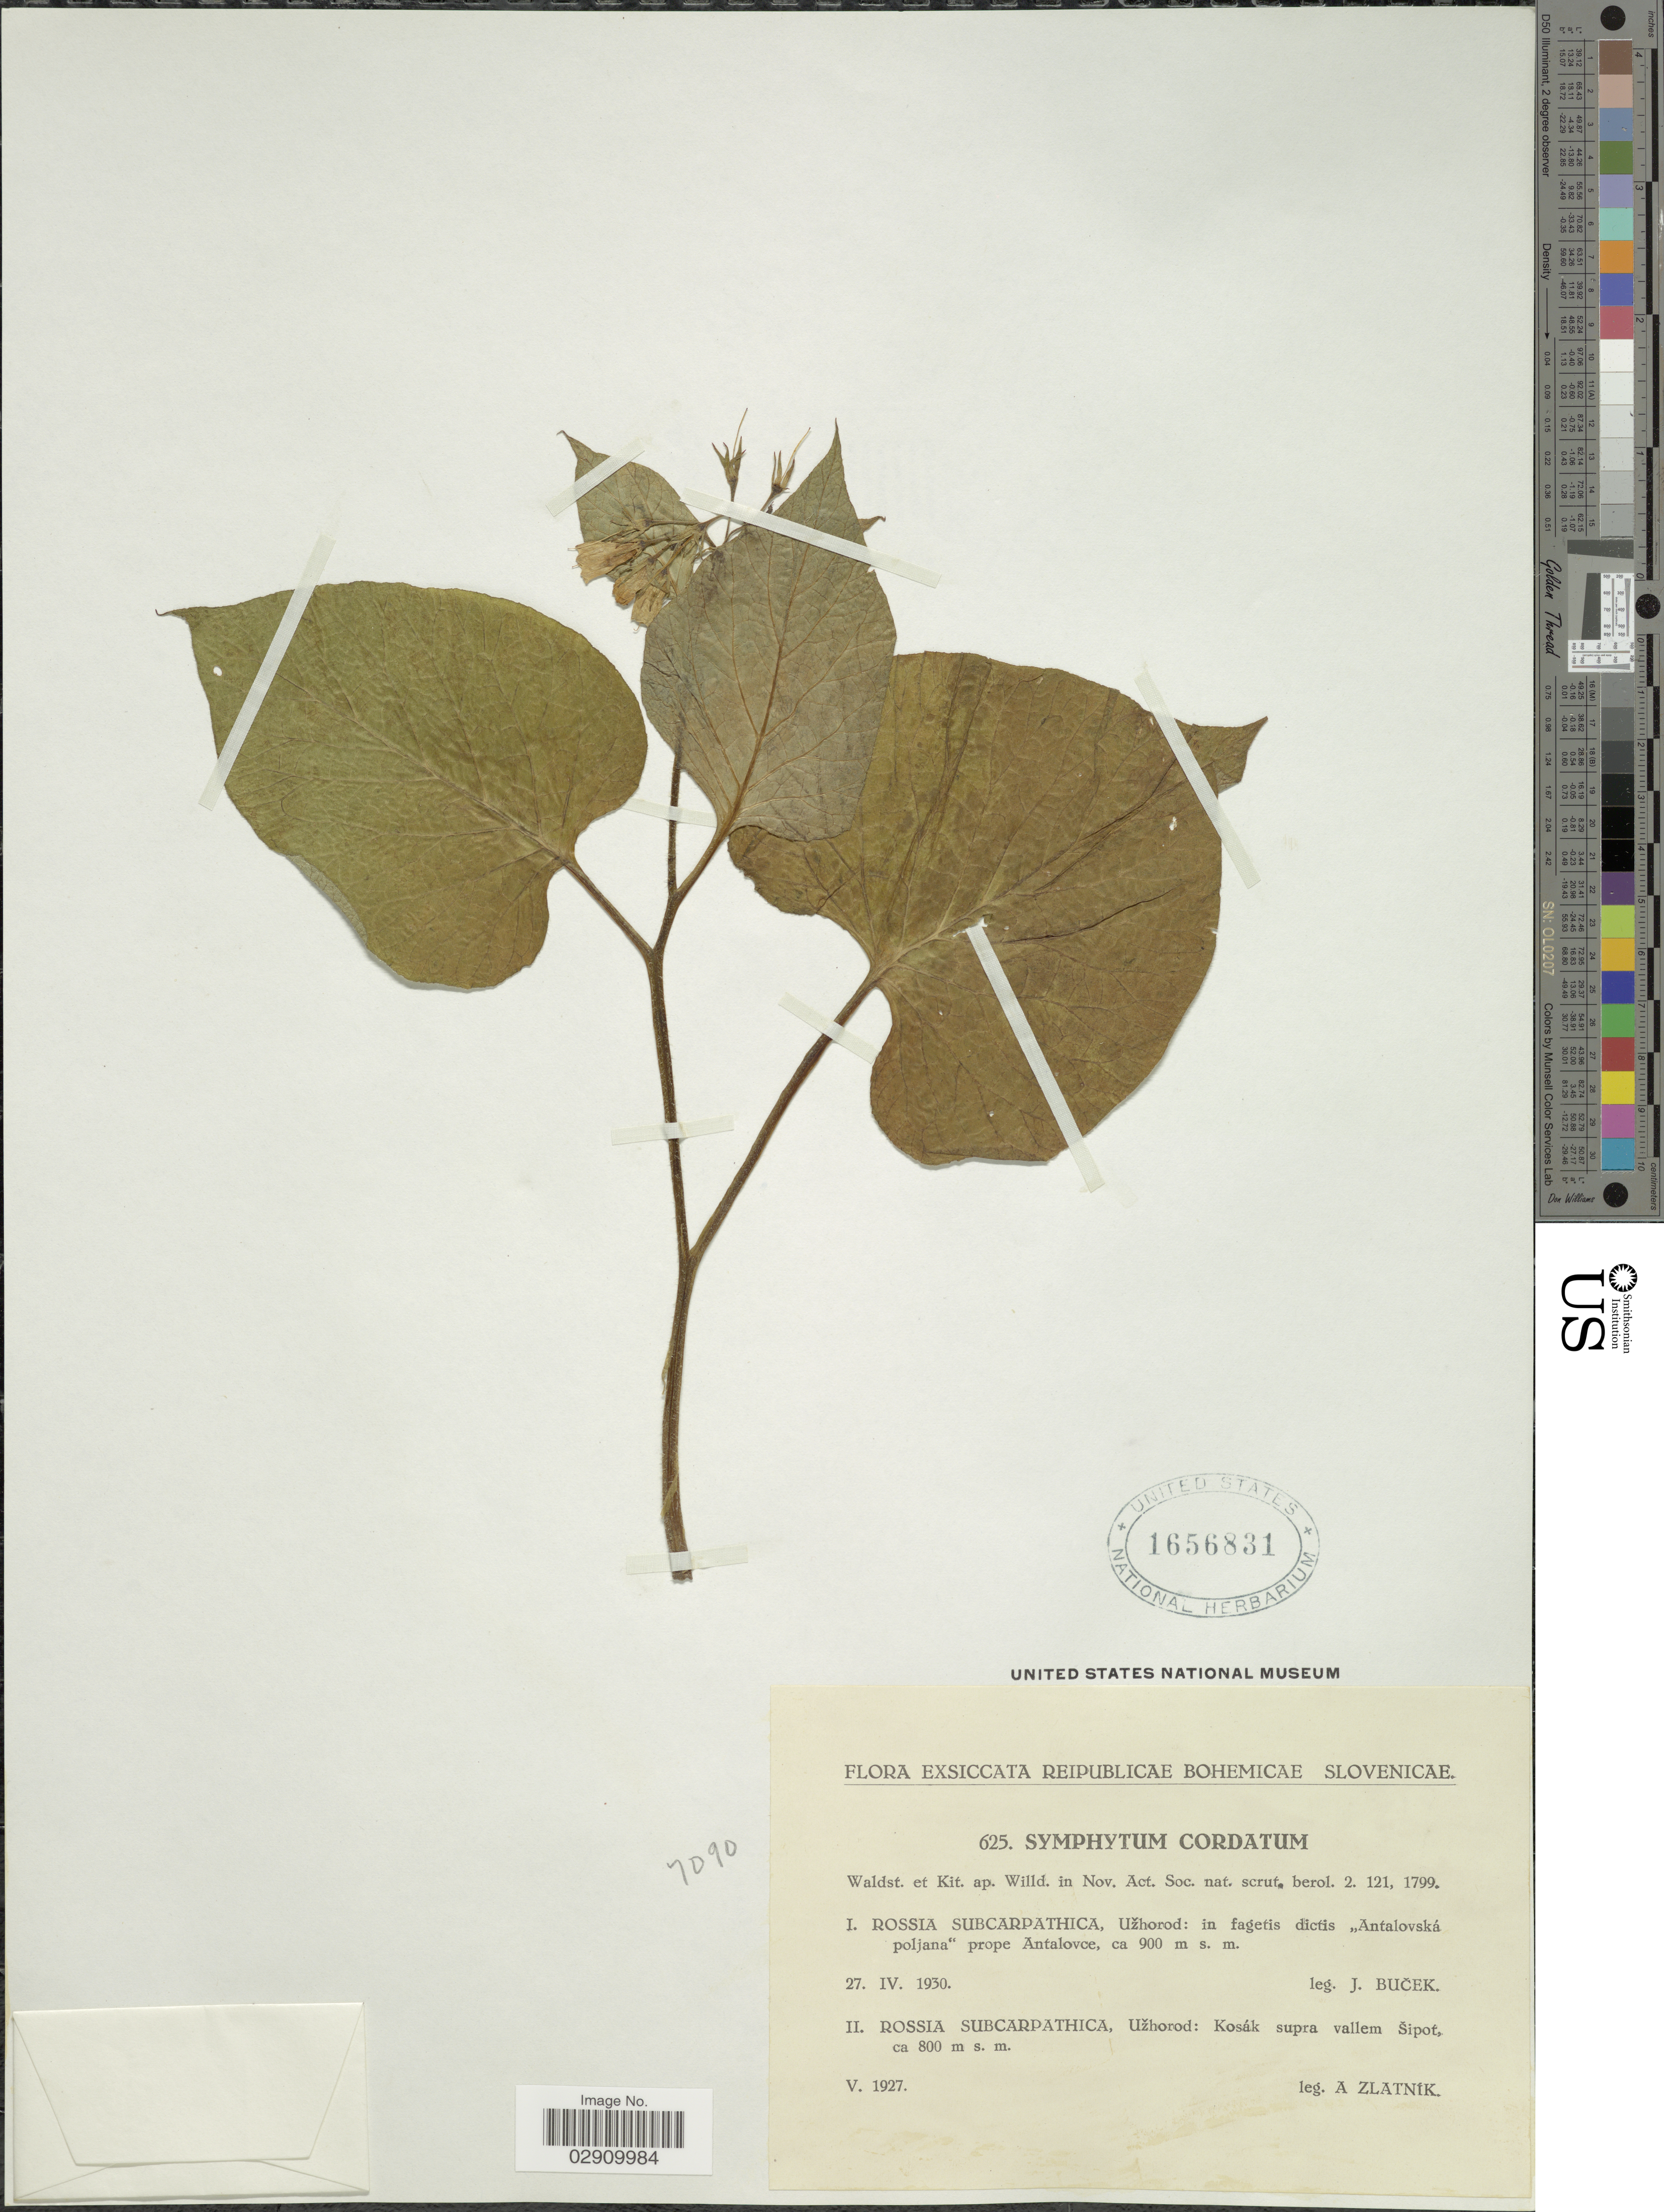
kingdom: Plantae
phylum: Tracheophyta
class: Magnoliopsida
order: Boraginales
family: Boraginaceae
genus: Symphytum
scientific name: Symphytum cordatum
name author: Waldst. & Kit.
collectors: J. Bucek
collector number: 625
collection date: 1930-04-27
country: Ukraine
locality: Uzhorod, in fagetis dictis "Antalovská poljana" prope Antalavce.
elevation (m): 900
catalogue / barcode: US 1656831